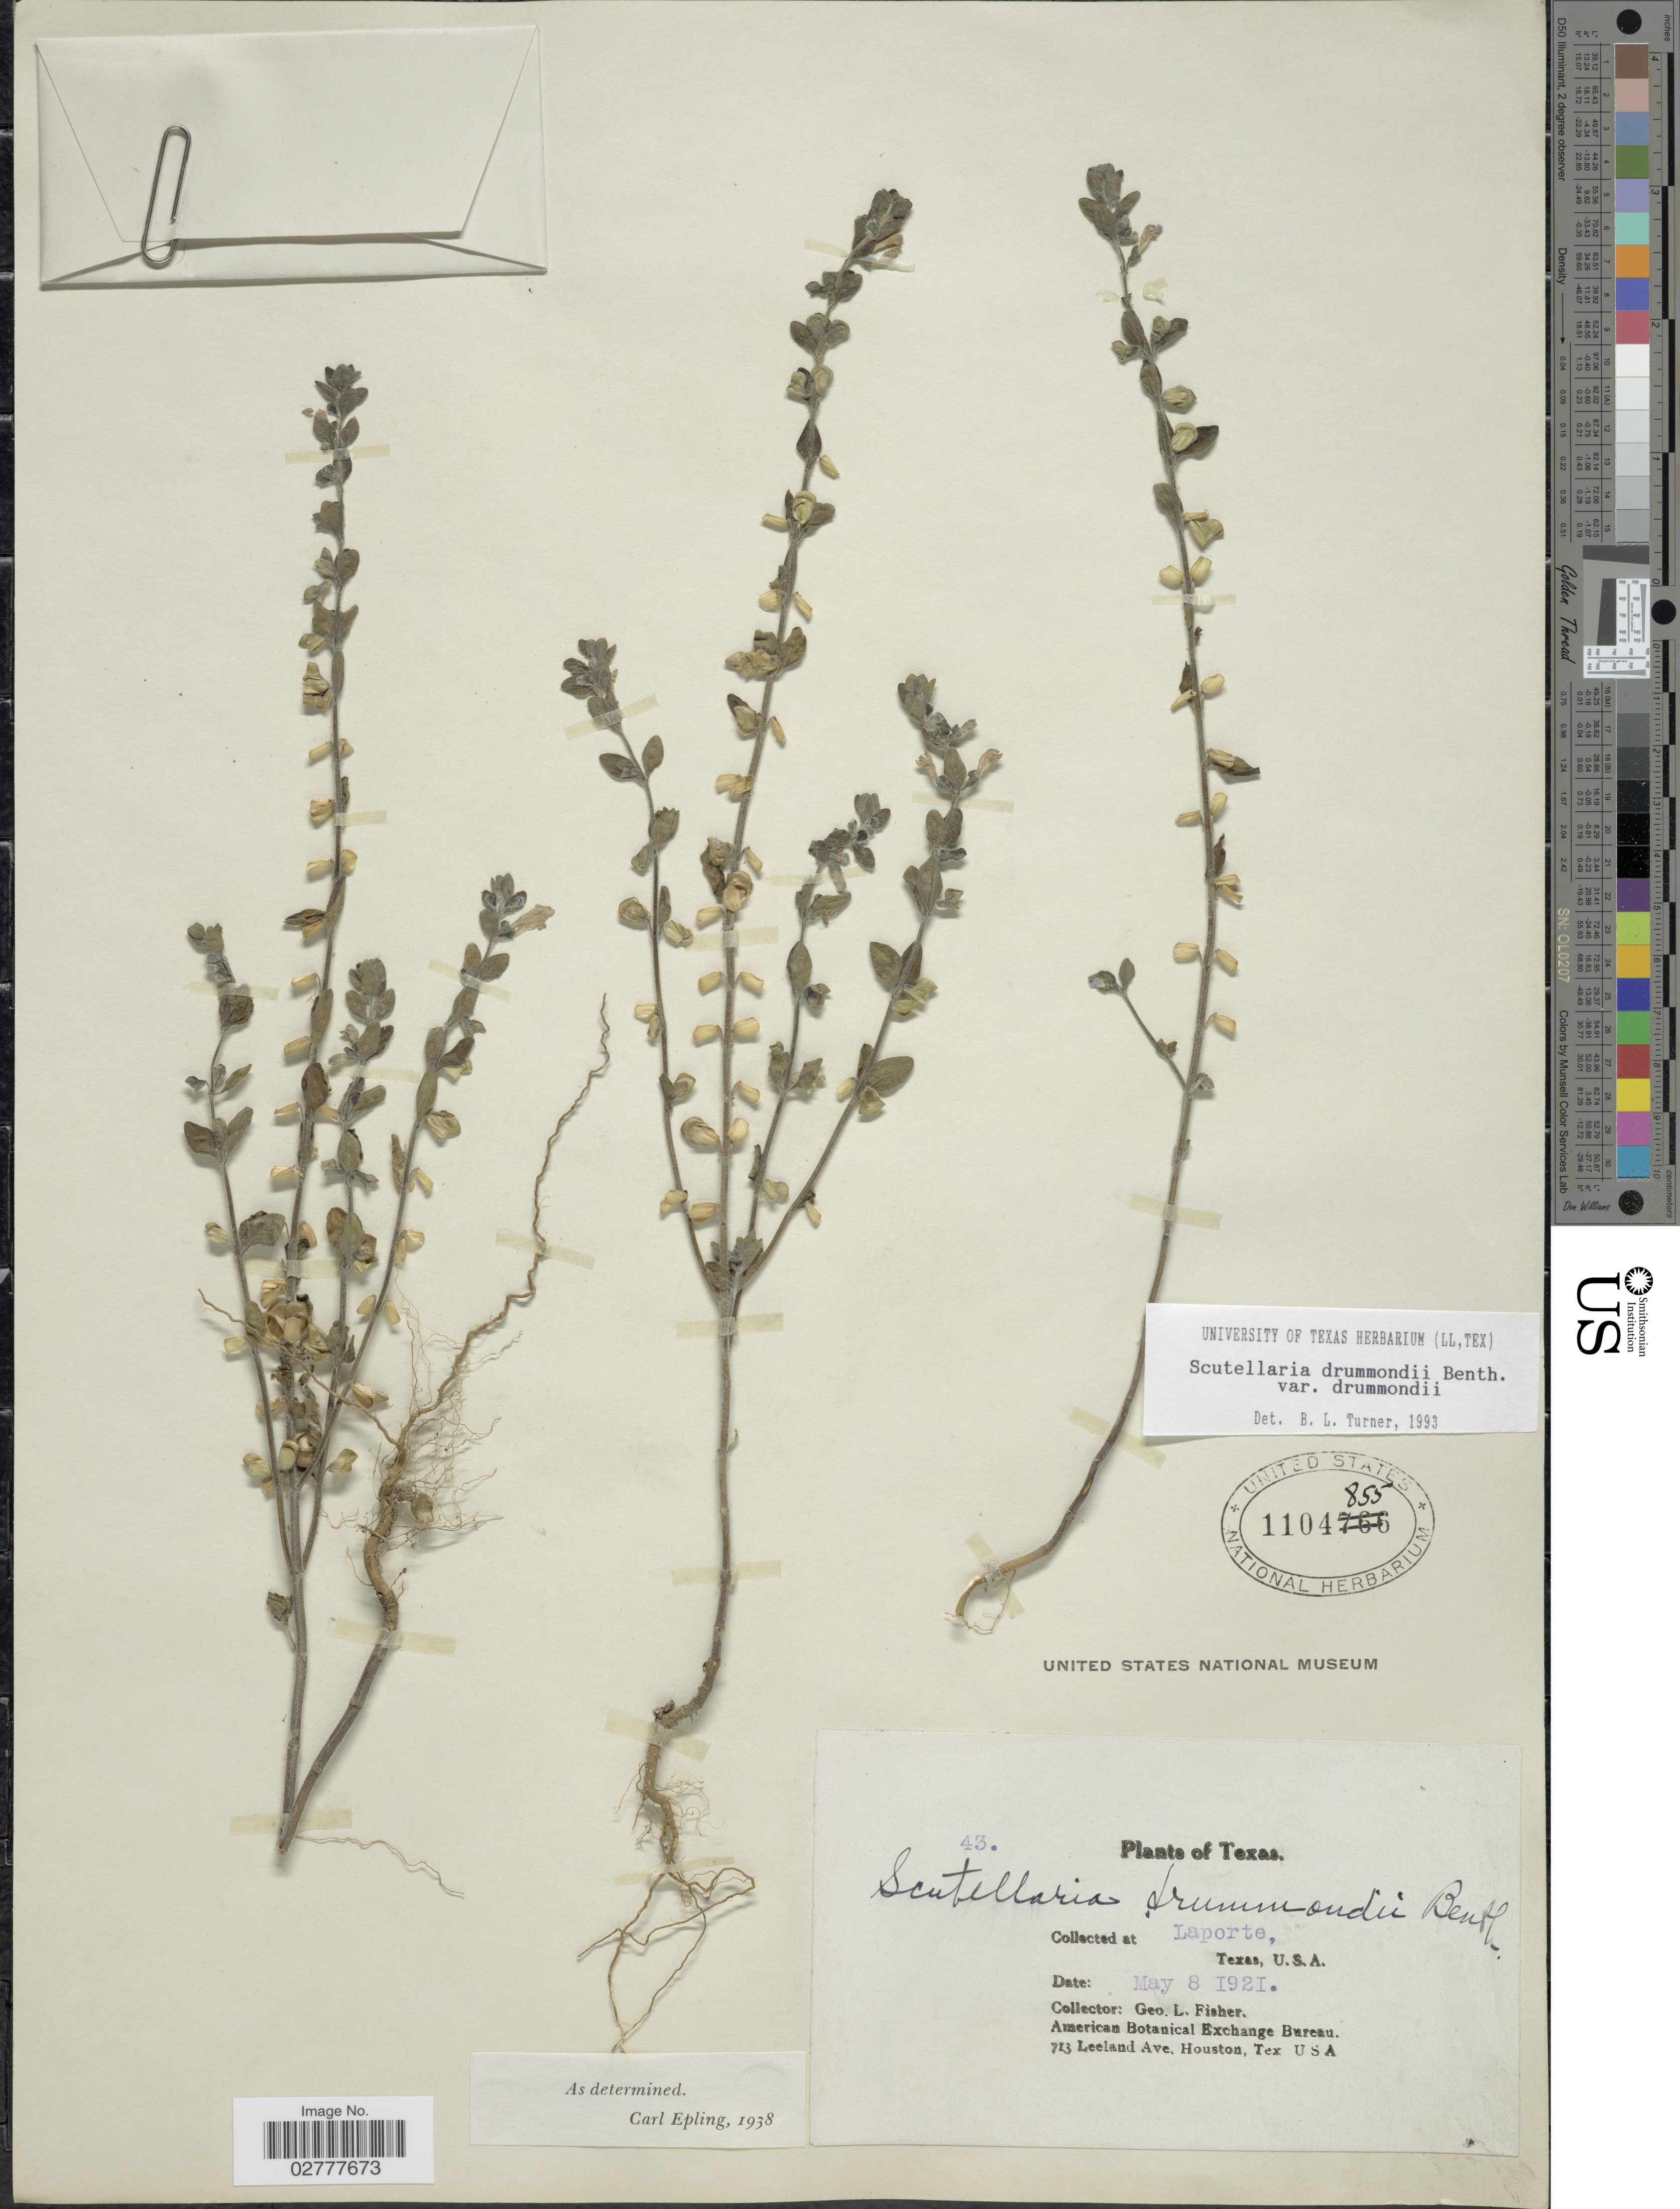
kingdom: Plantae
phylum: Tracheophyta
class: Magnoliopsida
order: Lamiales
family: Lamiaceae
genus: Scutellaria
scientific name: Scutellaria drummondii var. drummondii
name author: Benth.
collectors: G. L. Fisher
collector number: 43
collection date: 1921-05-08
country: United States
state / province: Texas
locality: Laporte.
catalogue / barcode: US 1104855